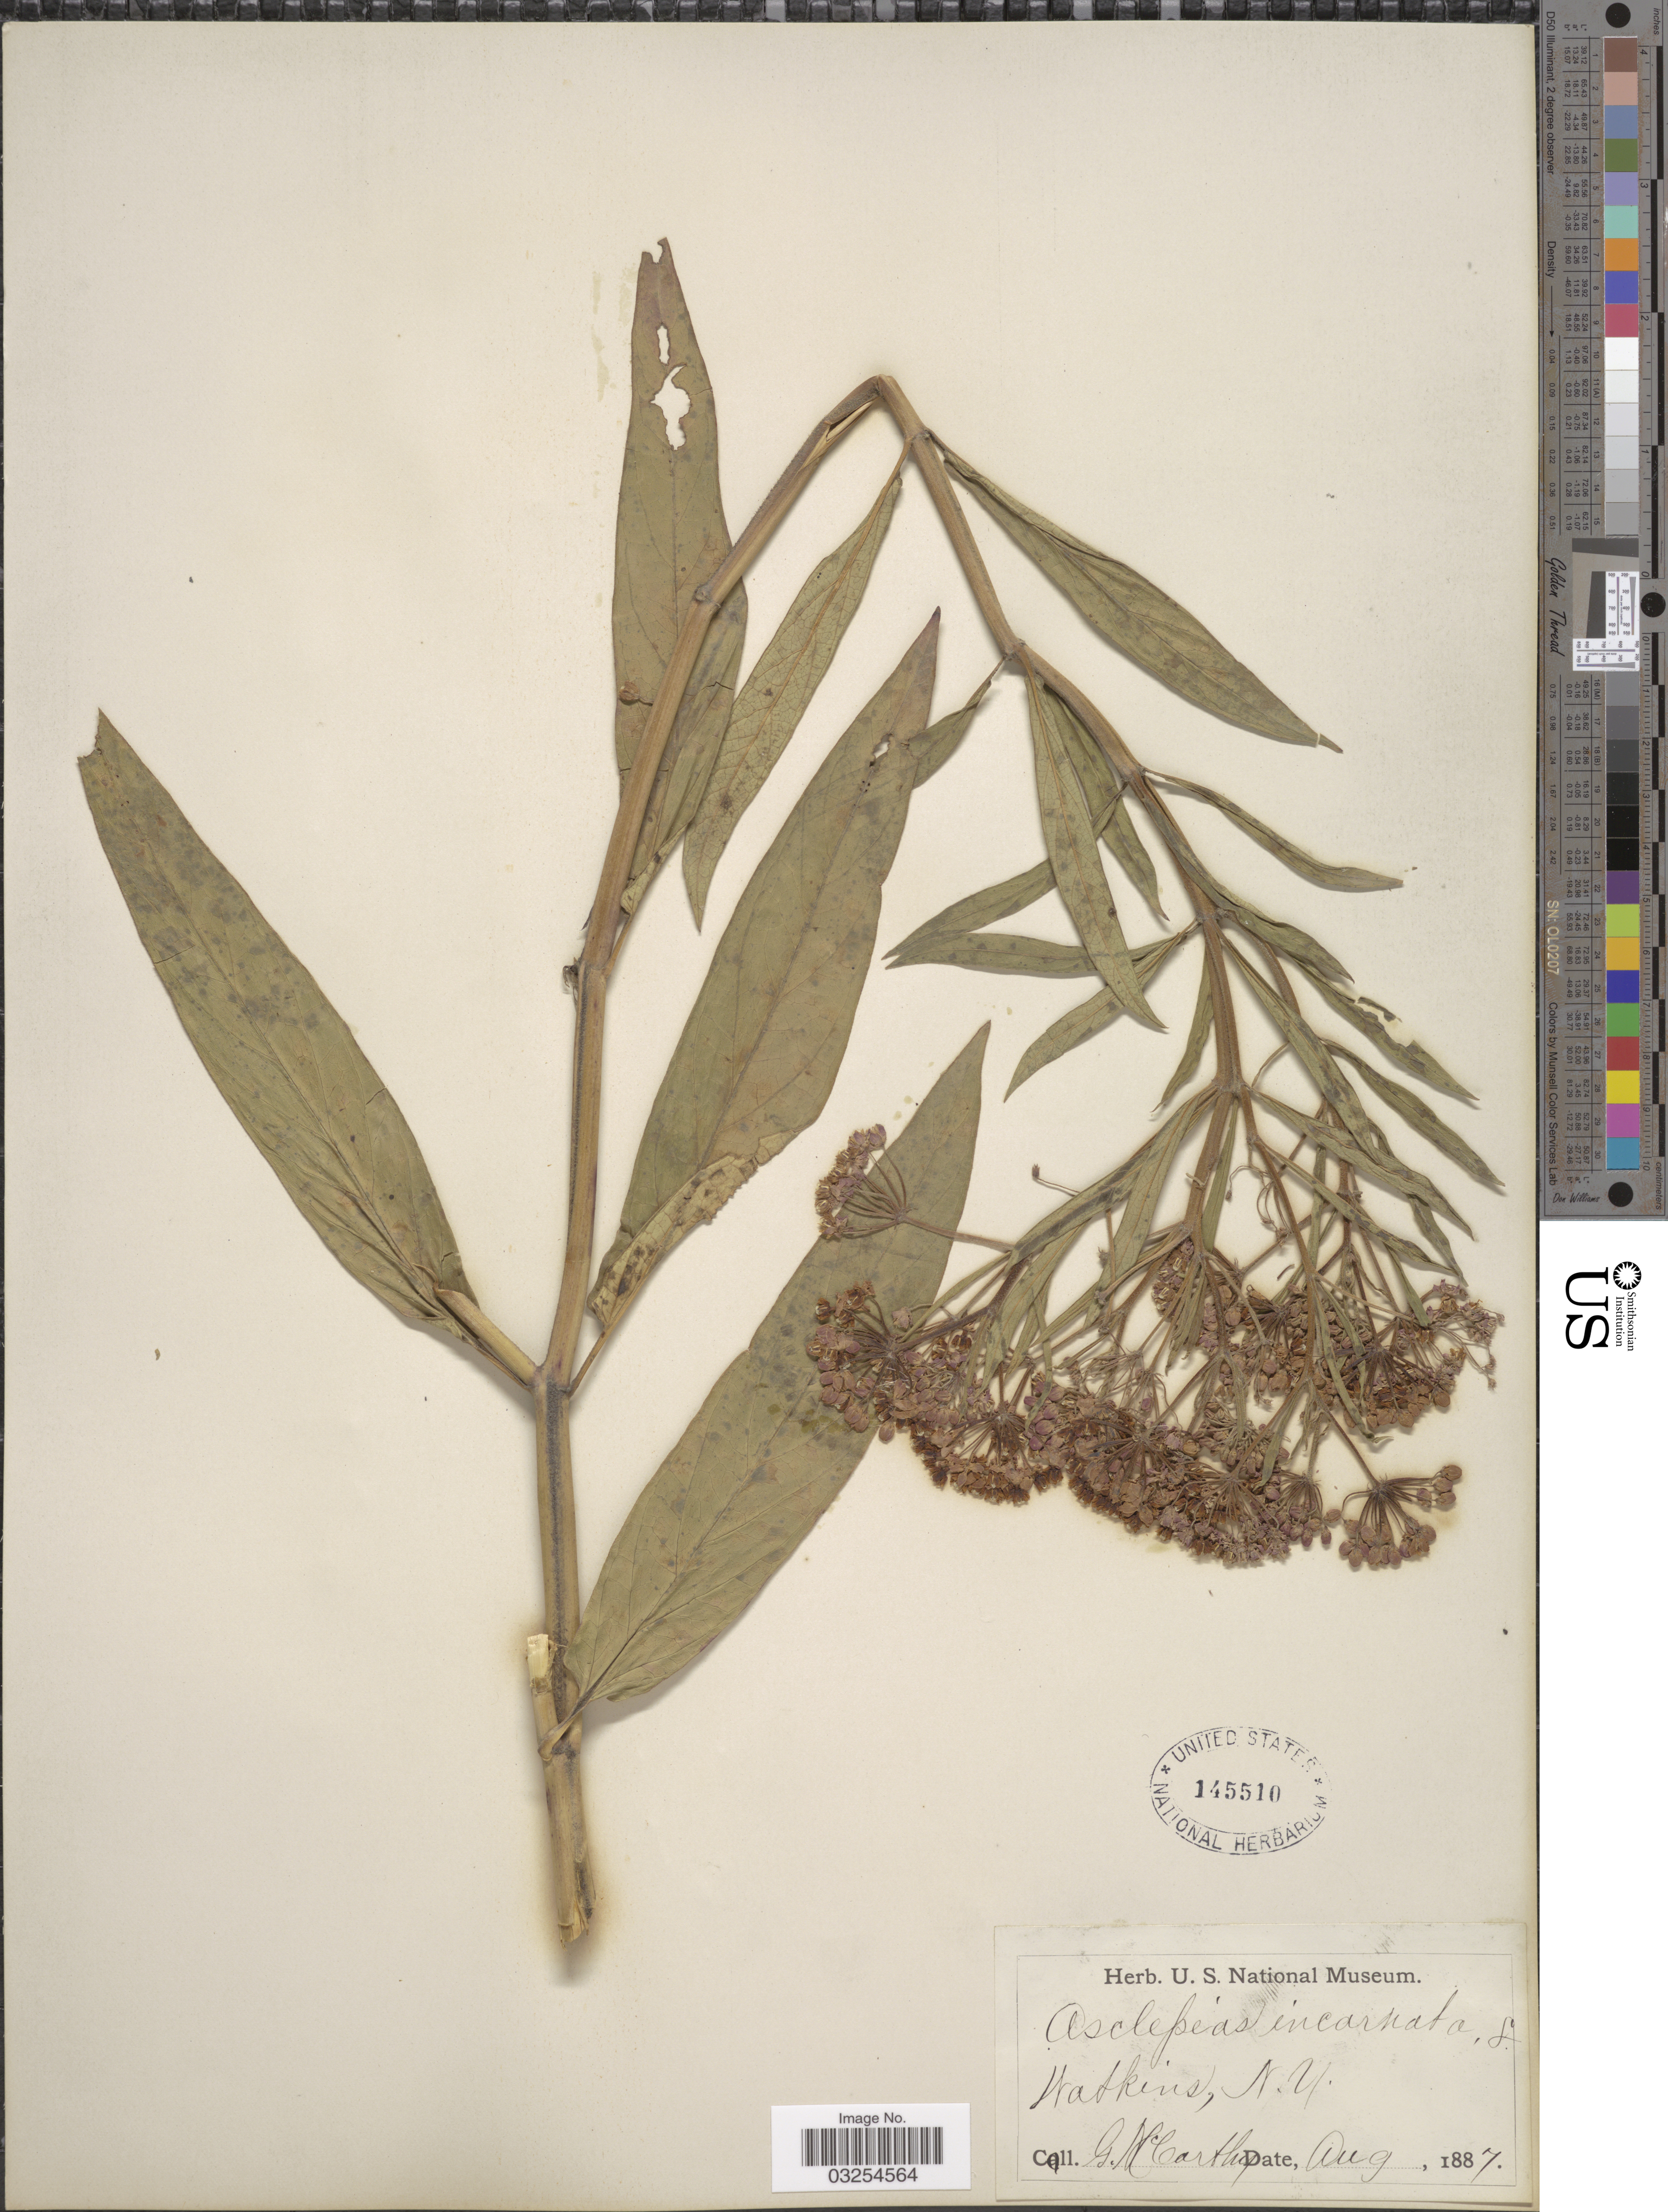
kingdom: Plantae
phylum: Tracheophyta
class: Magnoliopsida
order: Gentianales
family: Apocynaceae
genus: Asclepias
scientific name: Asclepias incarnata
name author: L.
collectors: G. McCarthy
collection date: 1887-08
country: United States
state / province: New York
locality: Watkins.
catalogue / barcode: US 145510